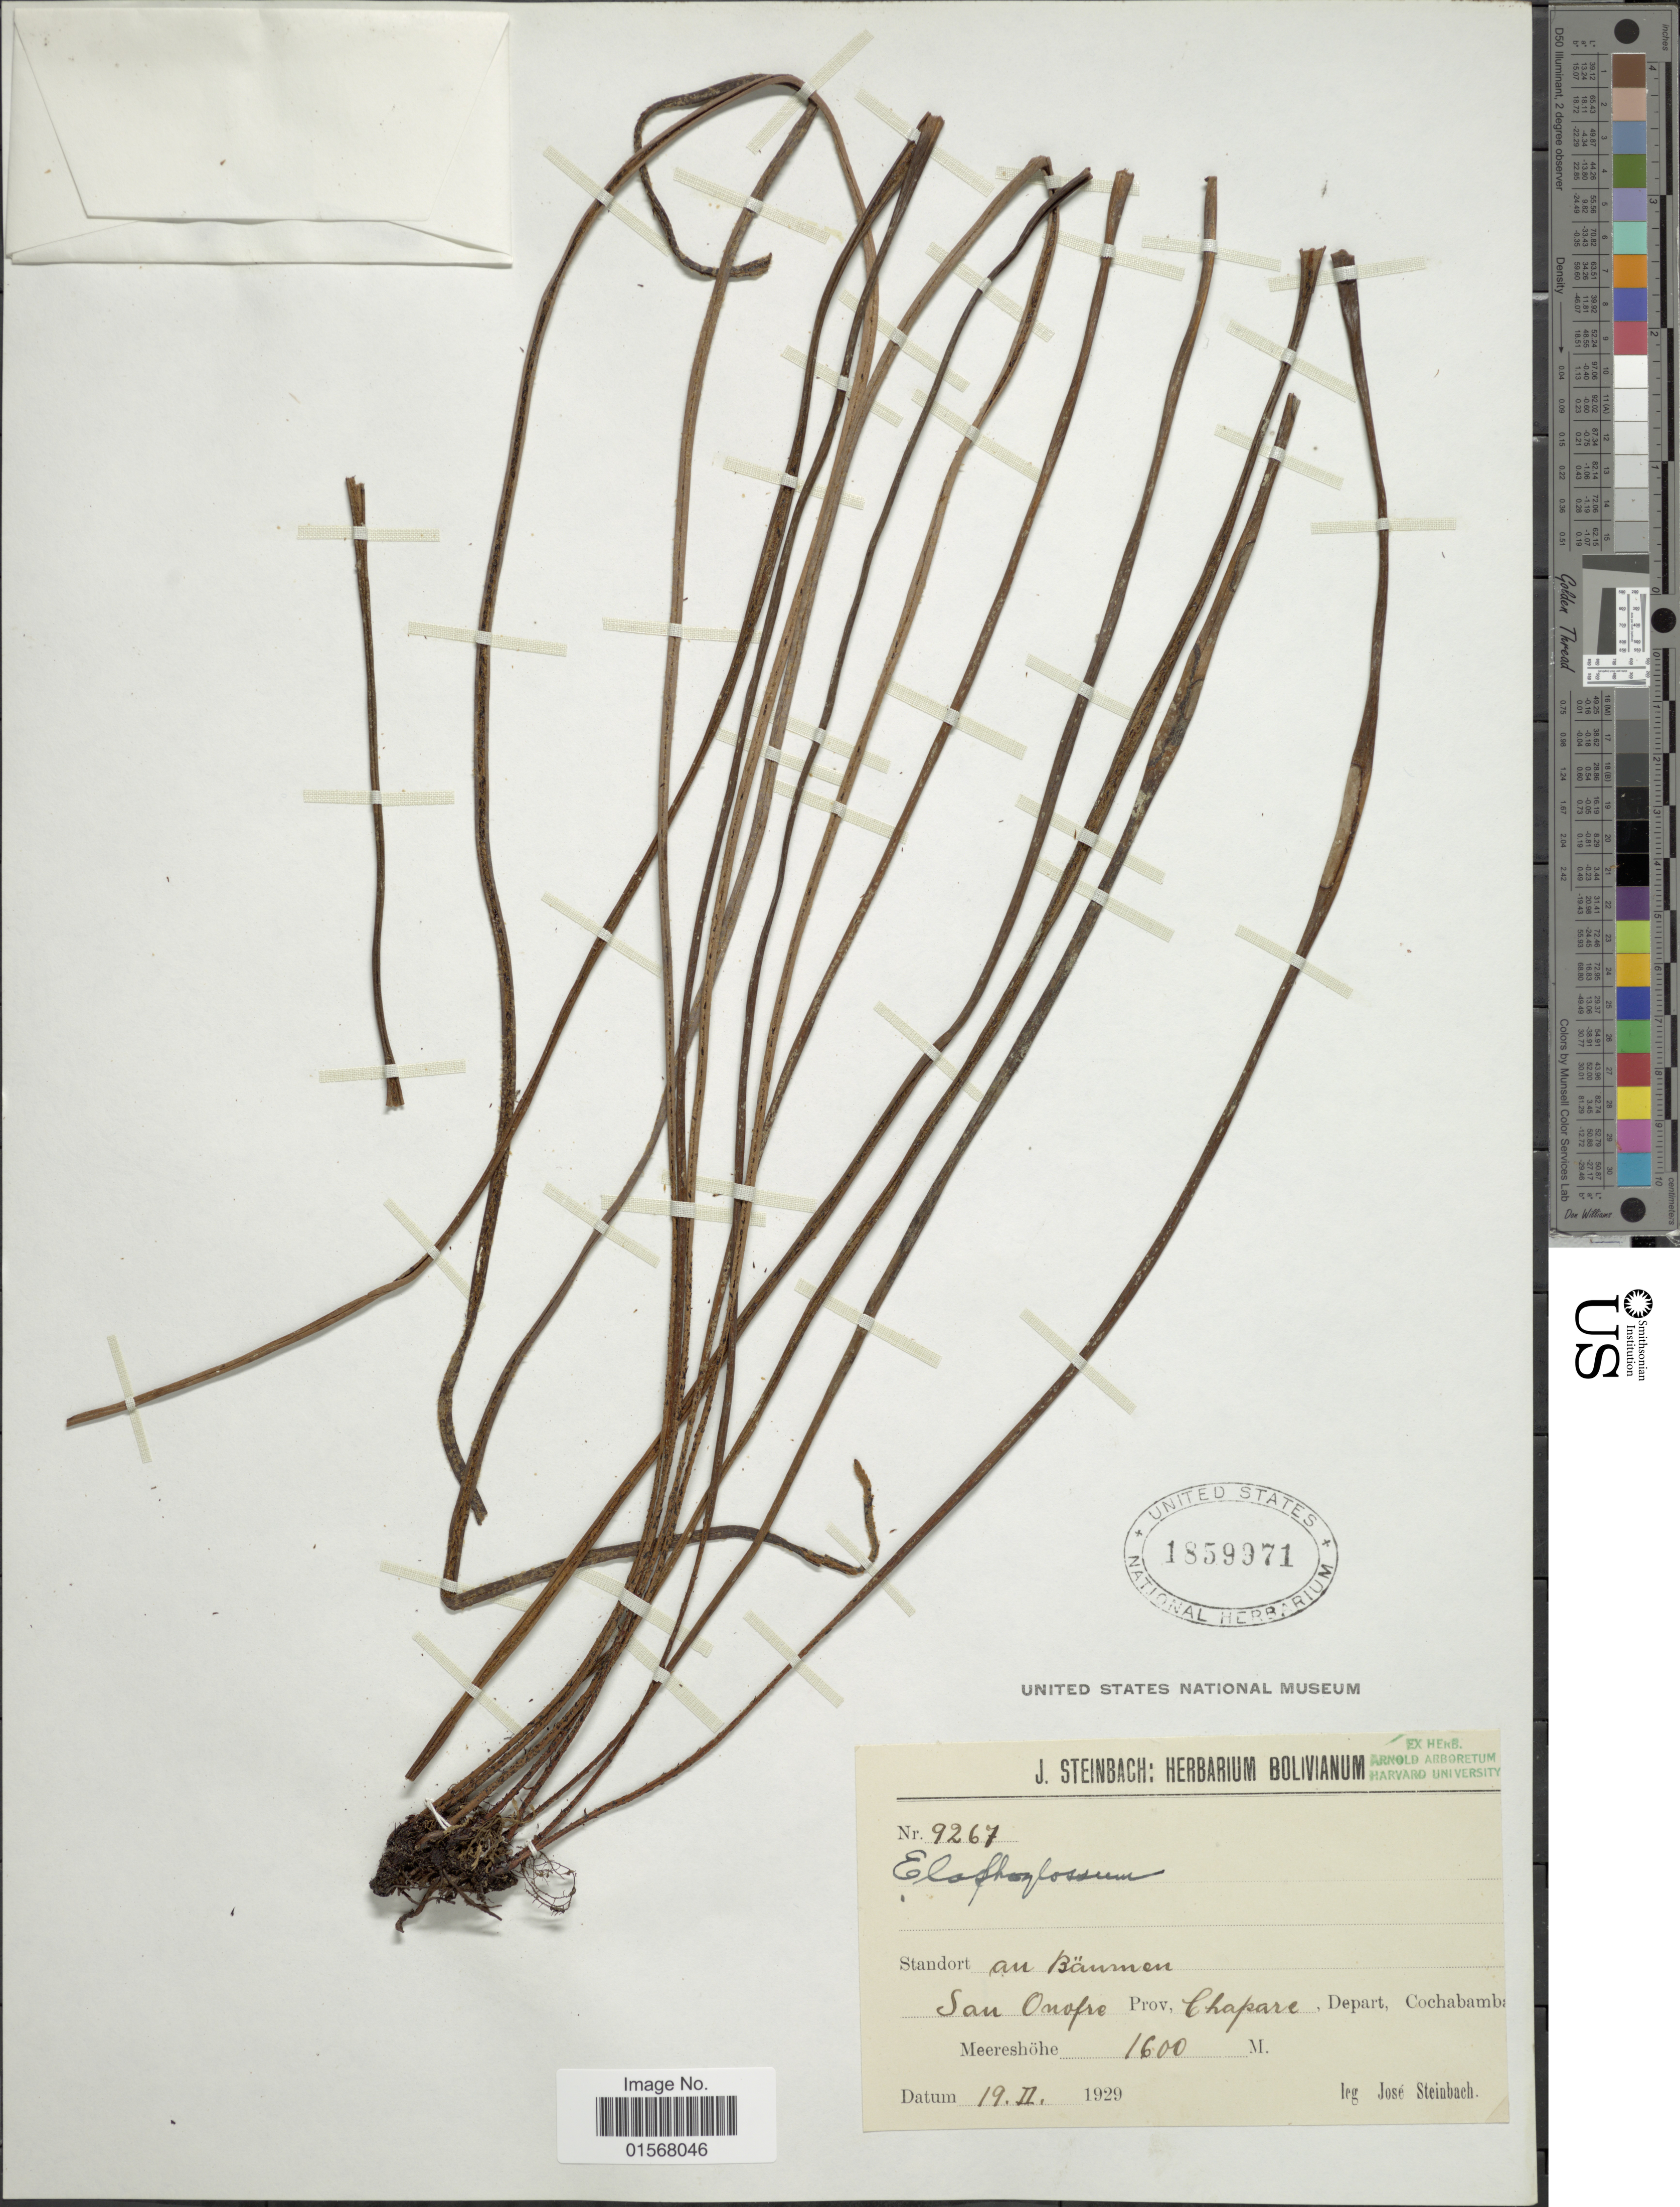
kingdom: Plantae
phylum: Tracheophyta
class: Polypodiopsida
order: Polypodiales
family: Dryopteridaceae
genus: Elaphoglossum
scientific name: Elaphoglossum eatonianum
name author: (E. Britton) C. Chr.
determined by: Vasco, A.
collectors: J. Steinbach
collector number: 9267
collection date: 1929-02-19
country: Bolivia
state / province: Cochabamba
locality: Prov, Chapare, Depart. Cochabamba, San Onofre, au Baurmen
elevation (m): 1600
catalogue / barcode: US 1859971